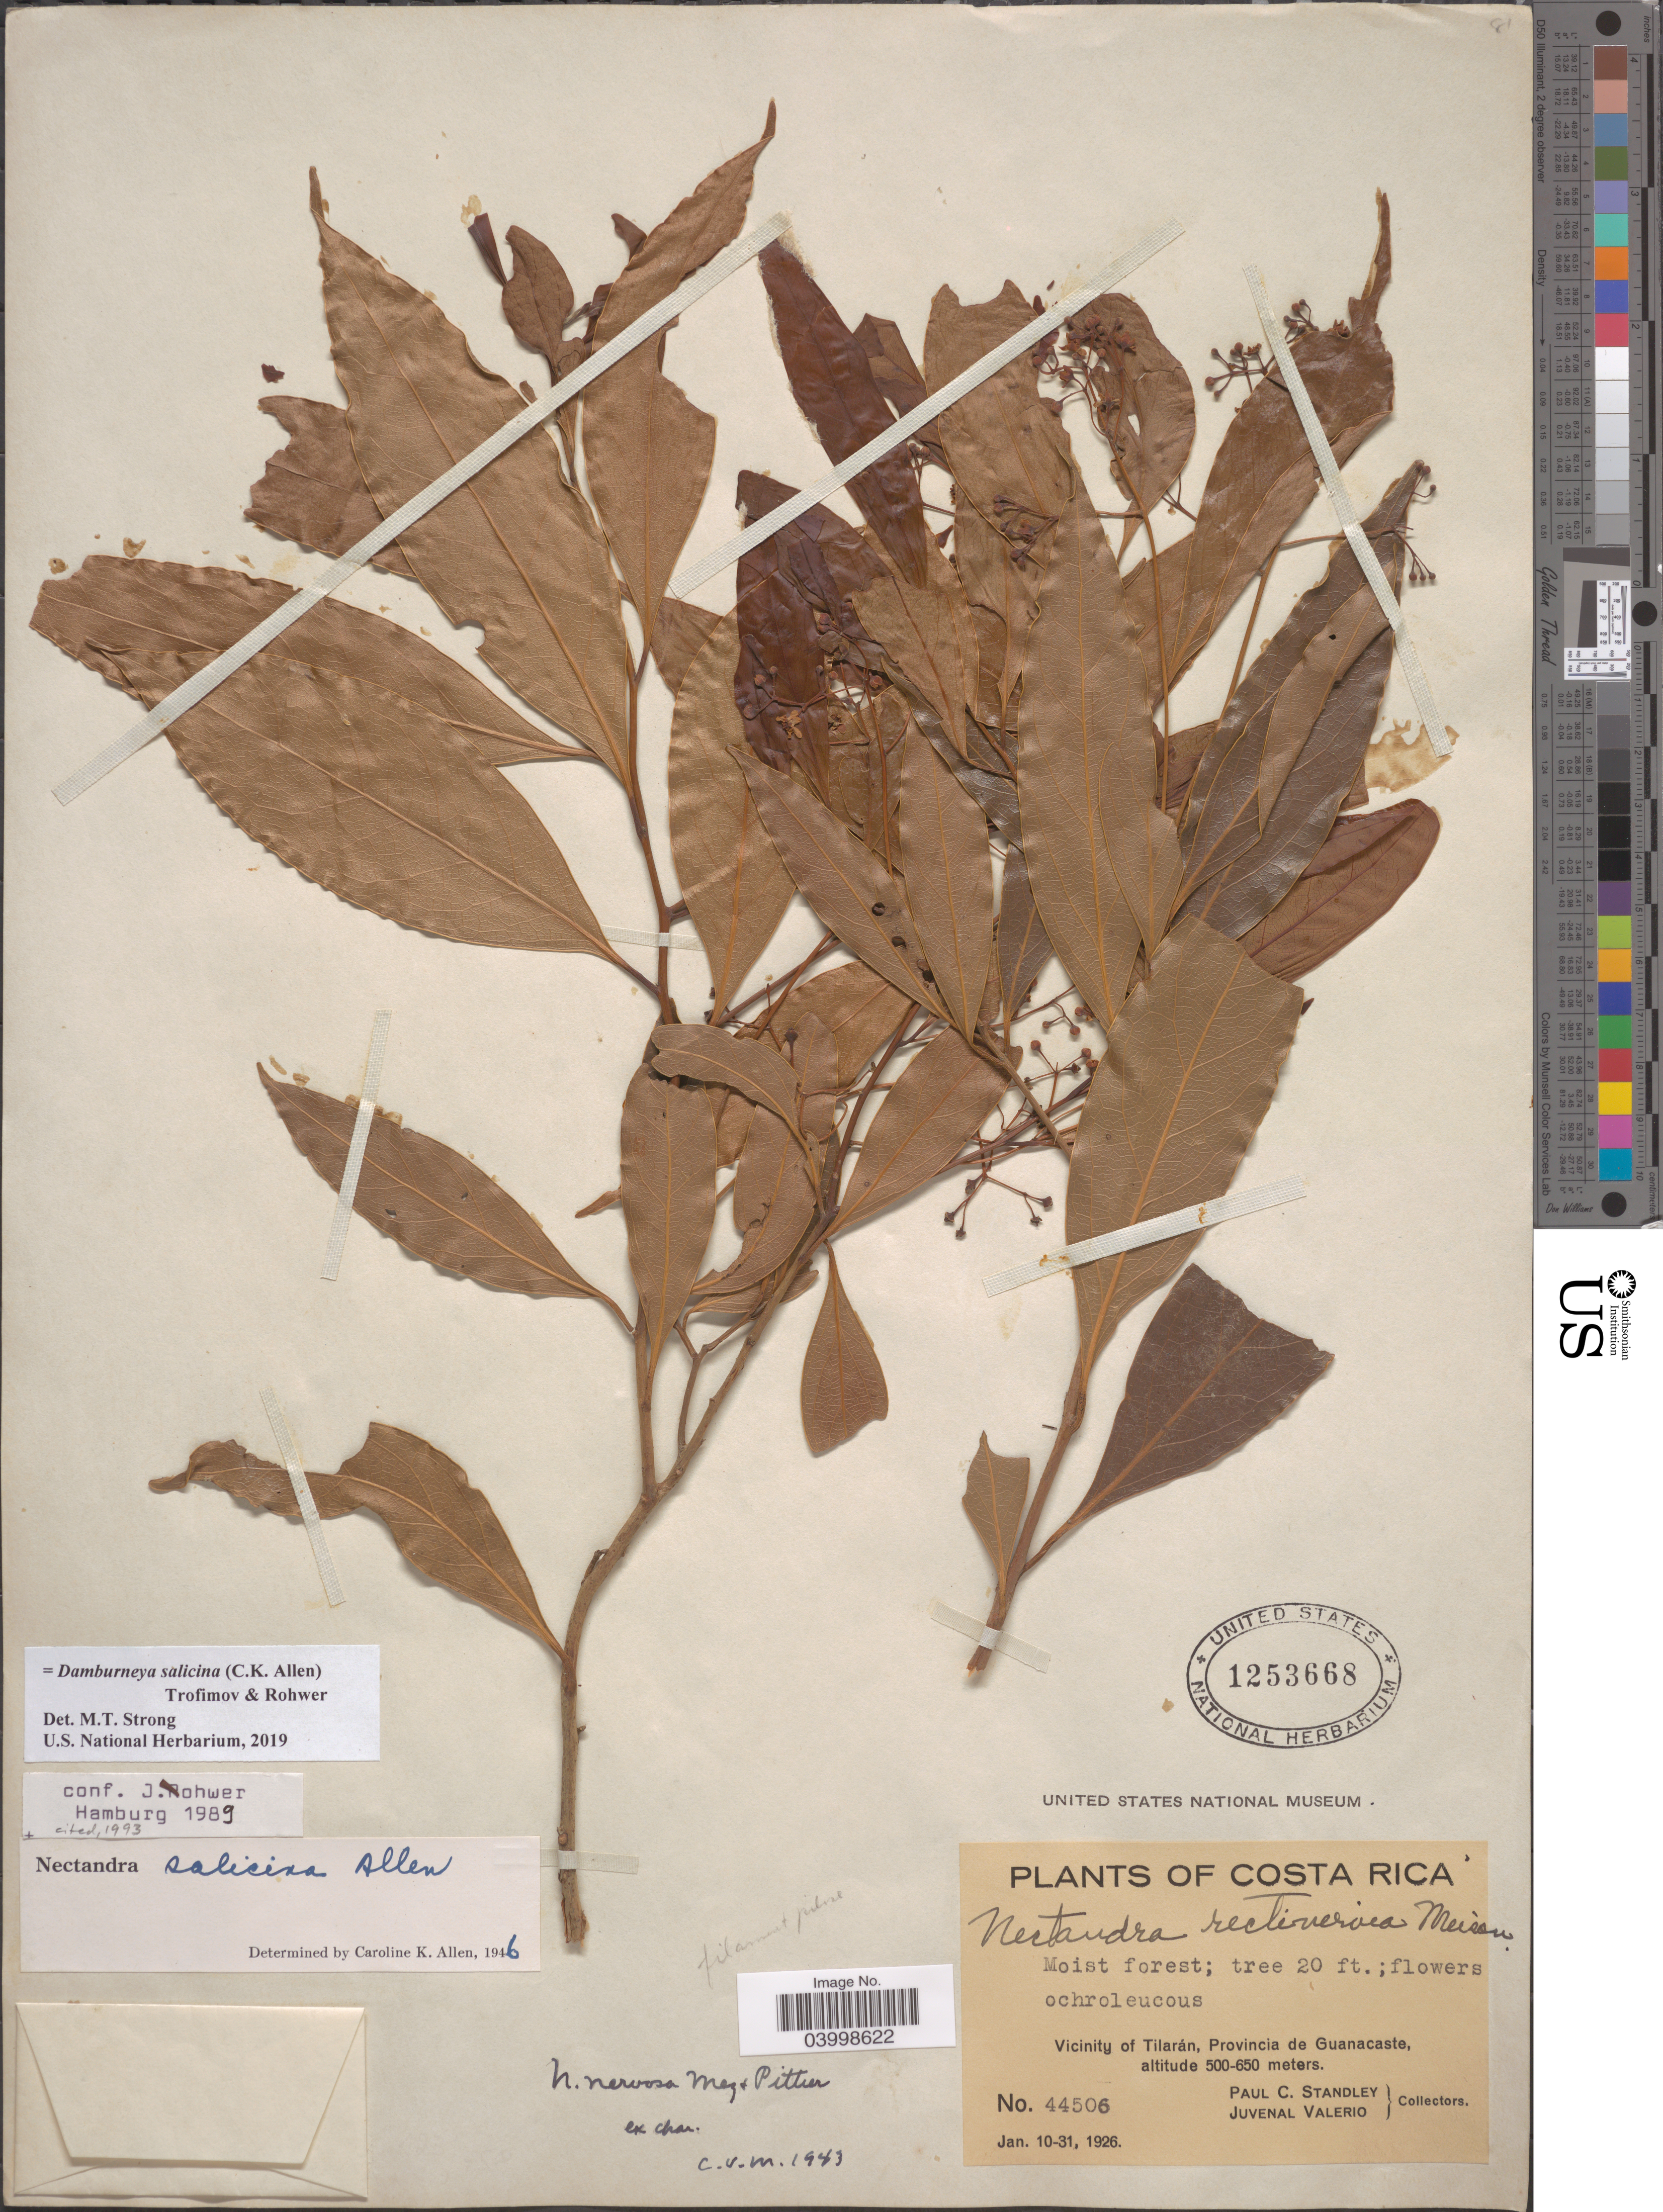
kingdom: Plantae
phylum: Tracheophyta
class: Magnoliopsida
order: Laurales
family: Lauraceae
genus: Damburneya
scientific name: Damburneya salicina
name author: (C.K. Allen) Trofimov & Rohwer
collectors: P. C. Standley & J. Valerio R.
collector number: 44506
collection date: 1926-01-10/1926-01-31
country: Costa Rica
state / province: Guanacaste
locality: Vicinity of Tilarán.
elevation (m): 500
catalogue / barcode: US 1253668